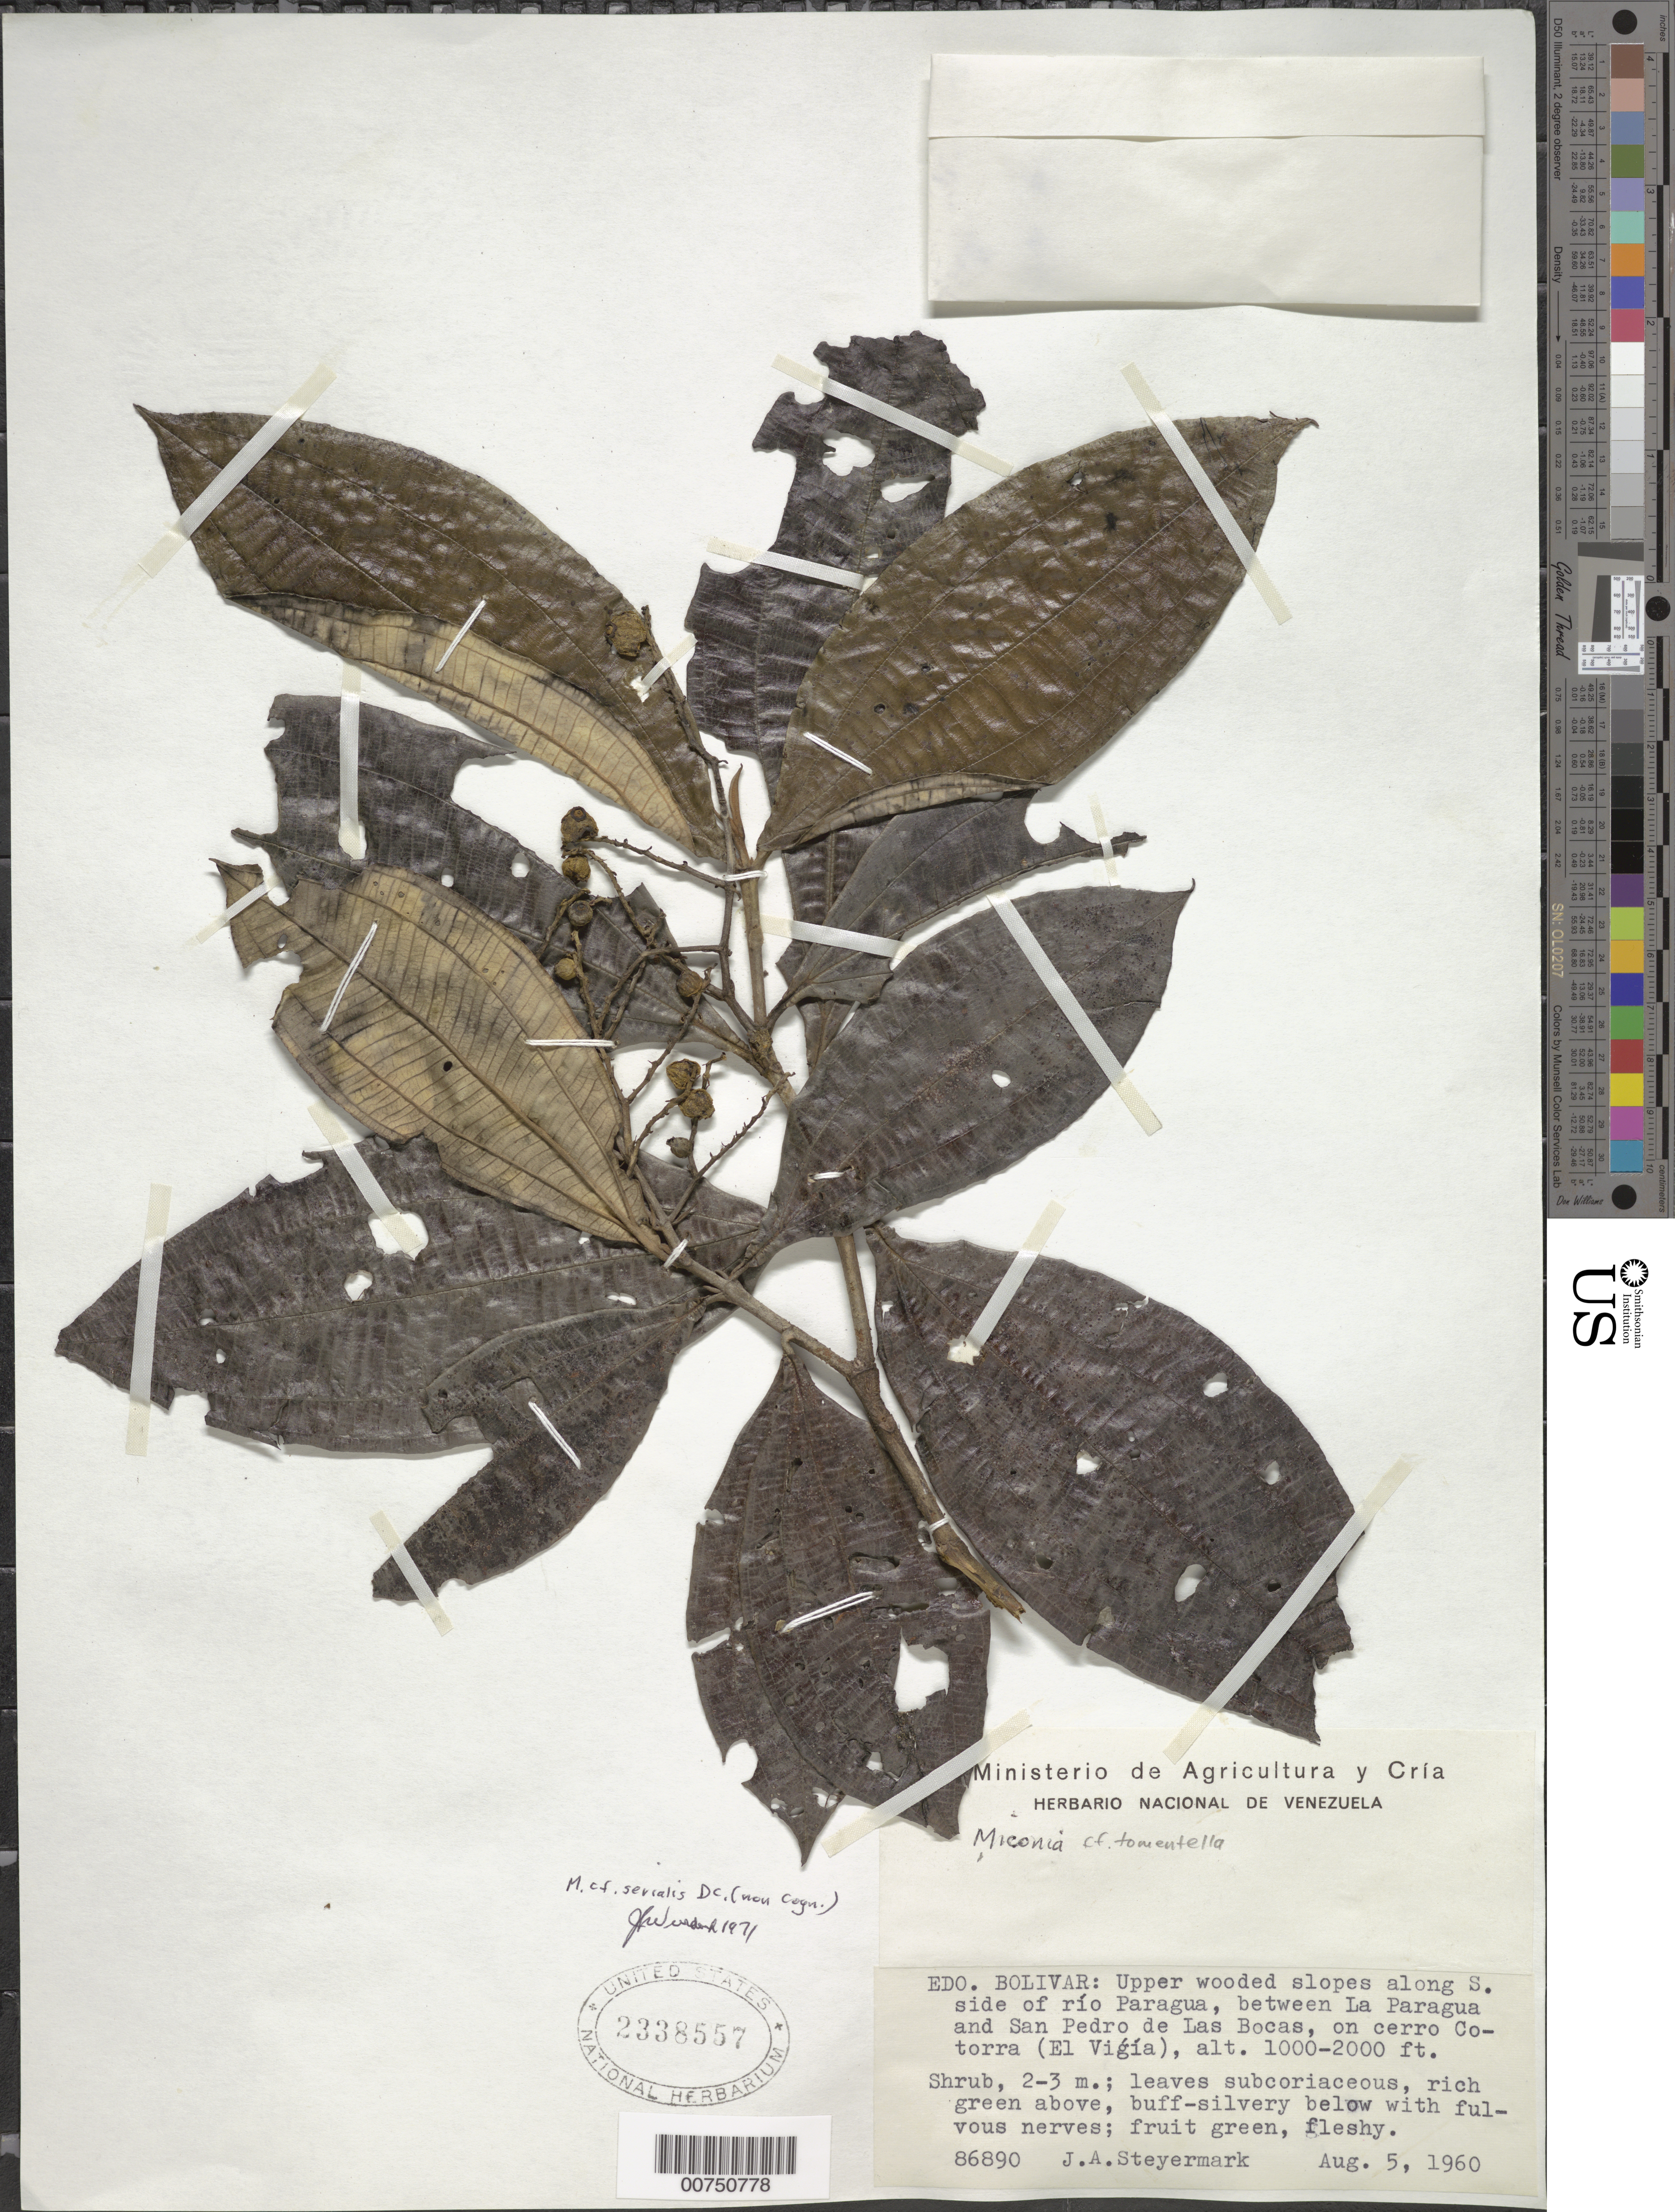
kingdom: Plantae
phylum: Tracheophyta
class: Magnoliopsida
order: Myrtales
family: Melastomataceae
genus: Miconia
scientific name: Miconia serialis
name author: DC.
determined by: Wurdack, John J., (US), US (UNITED STATES)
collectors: J. Steyermark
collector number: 86890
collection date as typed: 5-Aug-60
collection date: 1960-08-05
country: Venezuela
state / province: Bolívar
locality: Río Paragua, between La Paragua and San Pedro de Las Bocas, on Cerro Cotorra (El Vigía)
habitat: Upper wooded slopes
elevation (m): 305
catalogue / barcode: US 2338557